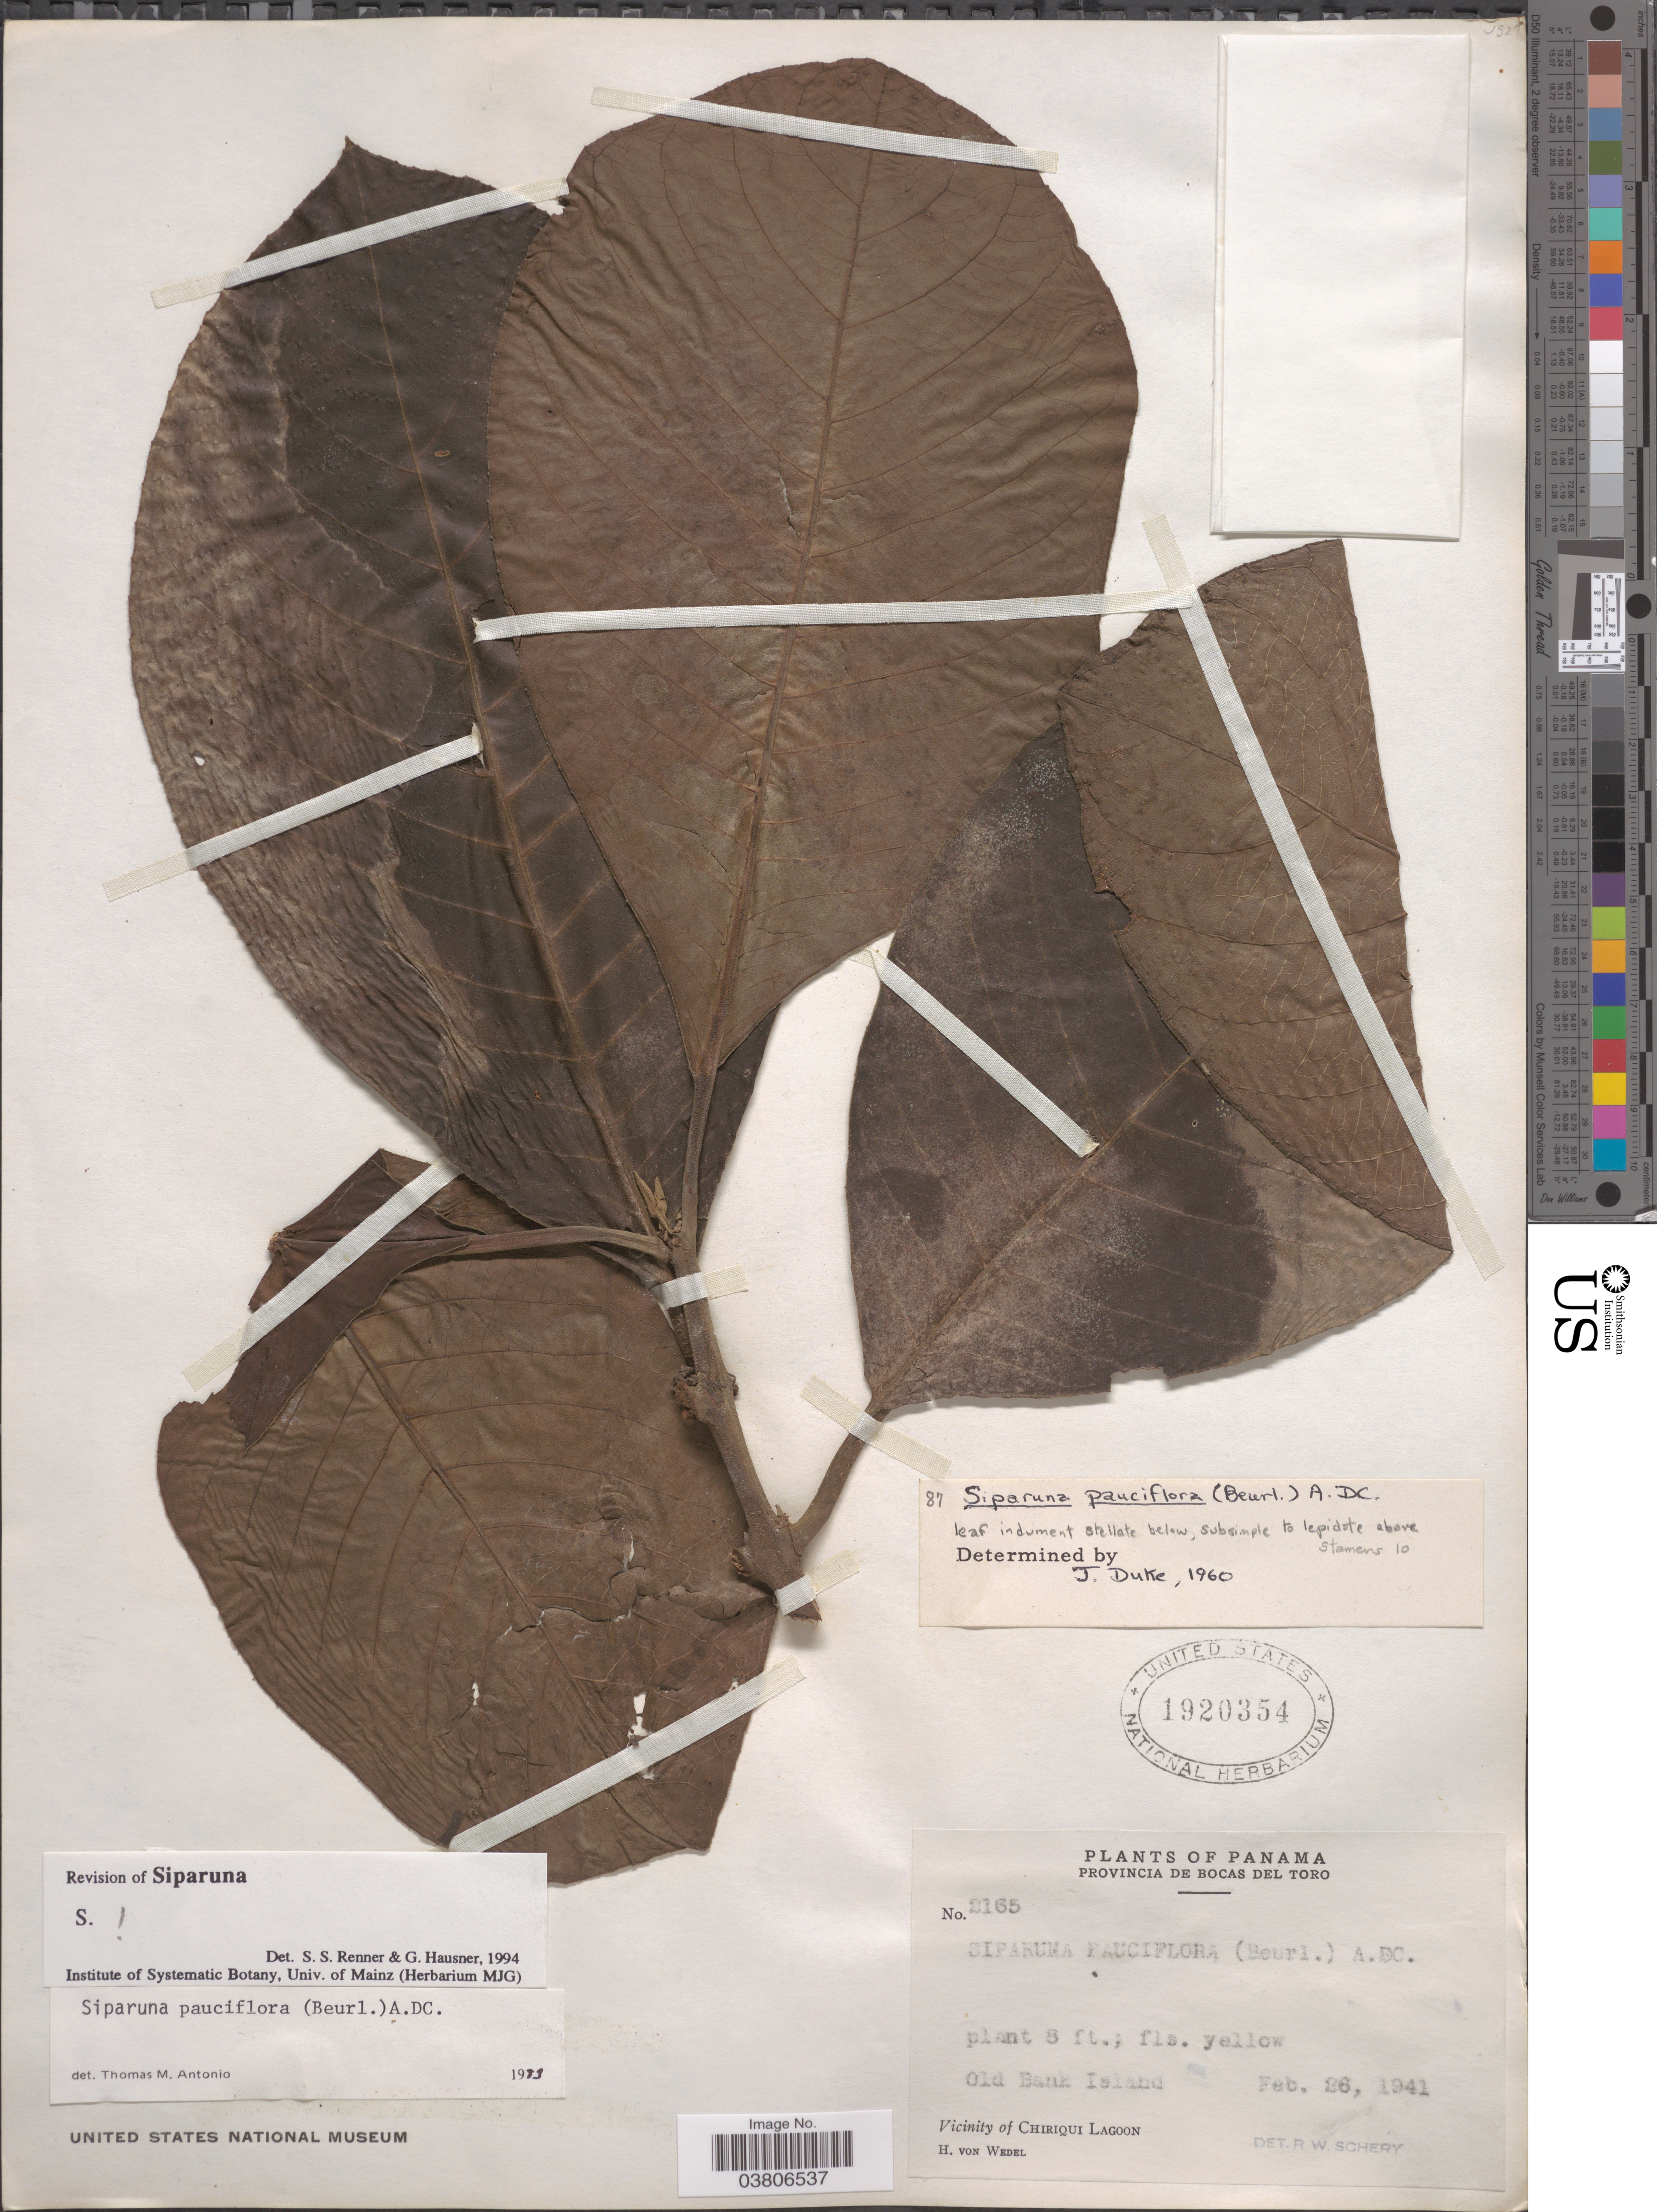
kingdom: Plantae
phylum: Tracheophyta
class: Magnoliopsida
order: Laurales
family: Siparunaceae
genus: Siparuna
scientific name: Siparuna pauciflora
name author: (Beurling) A. DC.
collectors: H. von Wedel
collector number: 2165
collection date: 1941-02-26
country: Panama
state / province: Bocas del Toro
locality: Old Bank Island. Vicinity of Chiriqui Lagoon.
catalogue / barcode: US 1920354